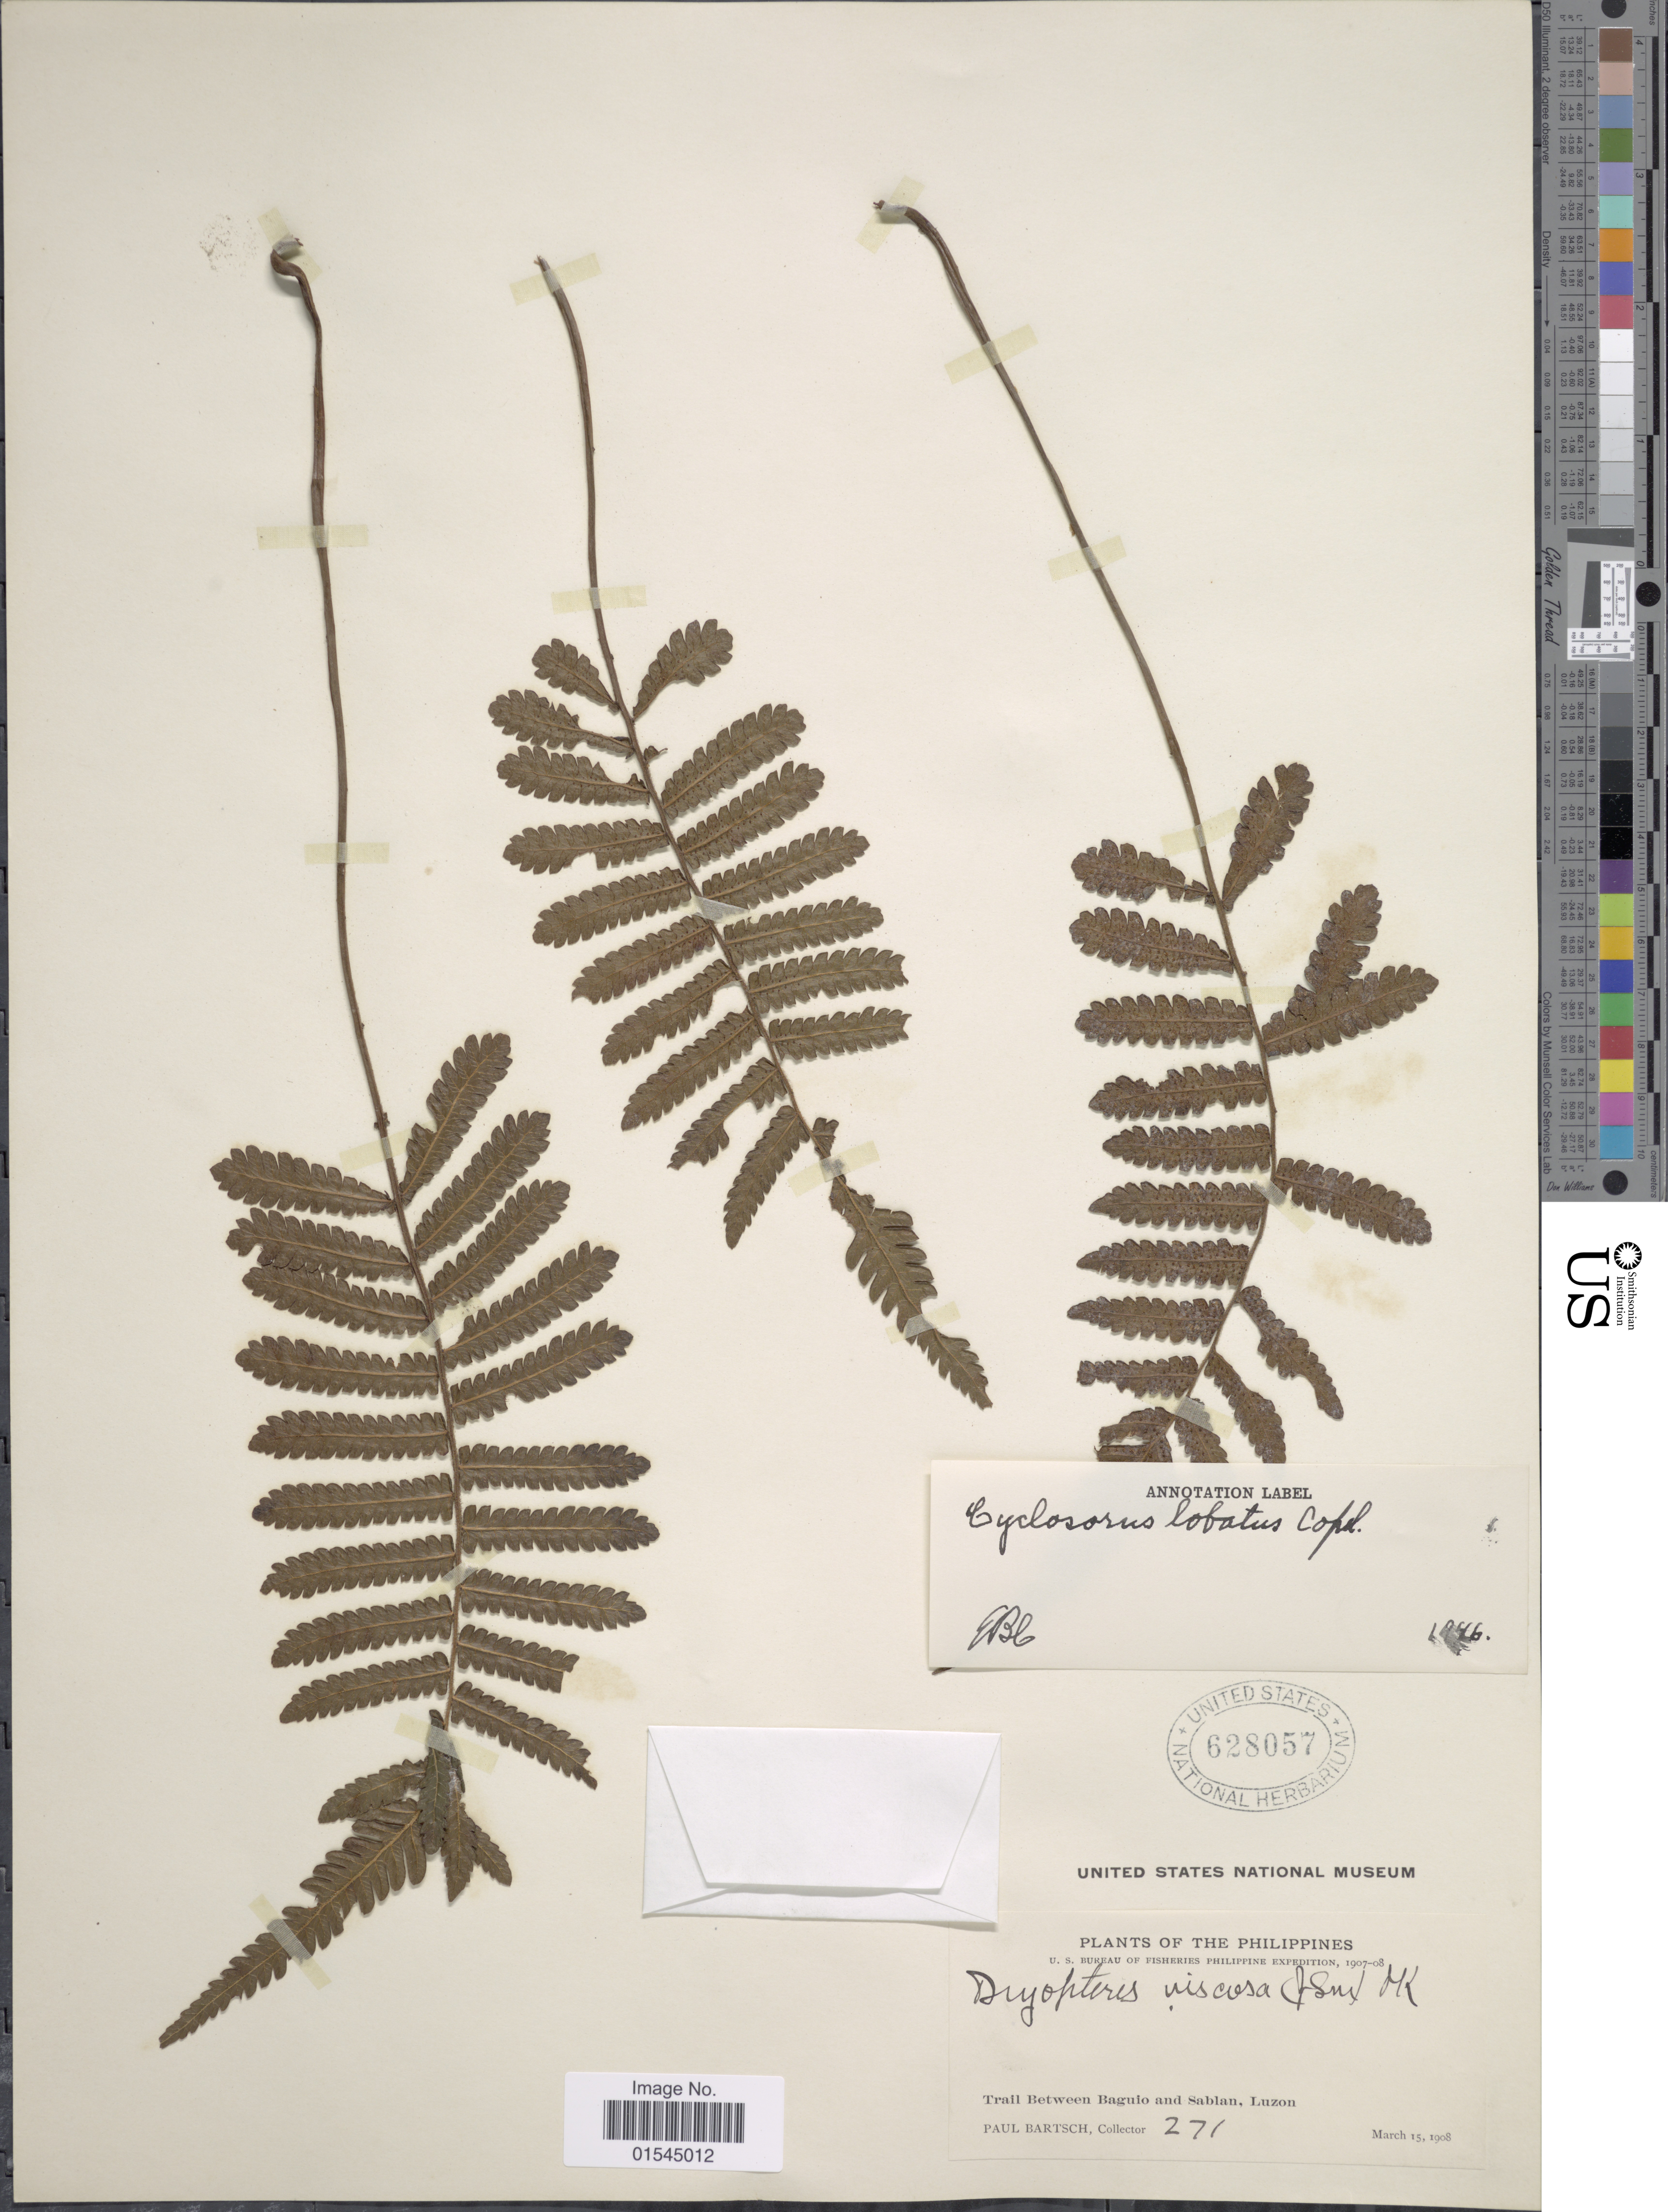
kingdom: Plantae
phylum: Tracheophyta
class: Polypodiopsida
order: Polypodiales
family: Thelypteridaceae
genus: Sphaerostephanos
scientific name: Sphaerostephanos lobatus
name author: (Copel.) Holttum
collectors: P. Bartsch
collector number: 271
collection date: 1908-03-15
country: Philippines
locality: Trail between Baguio and Sablan, Luzon.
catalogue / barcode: US 628057